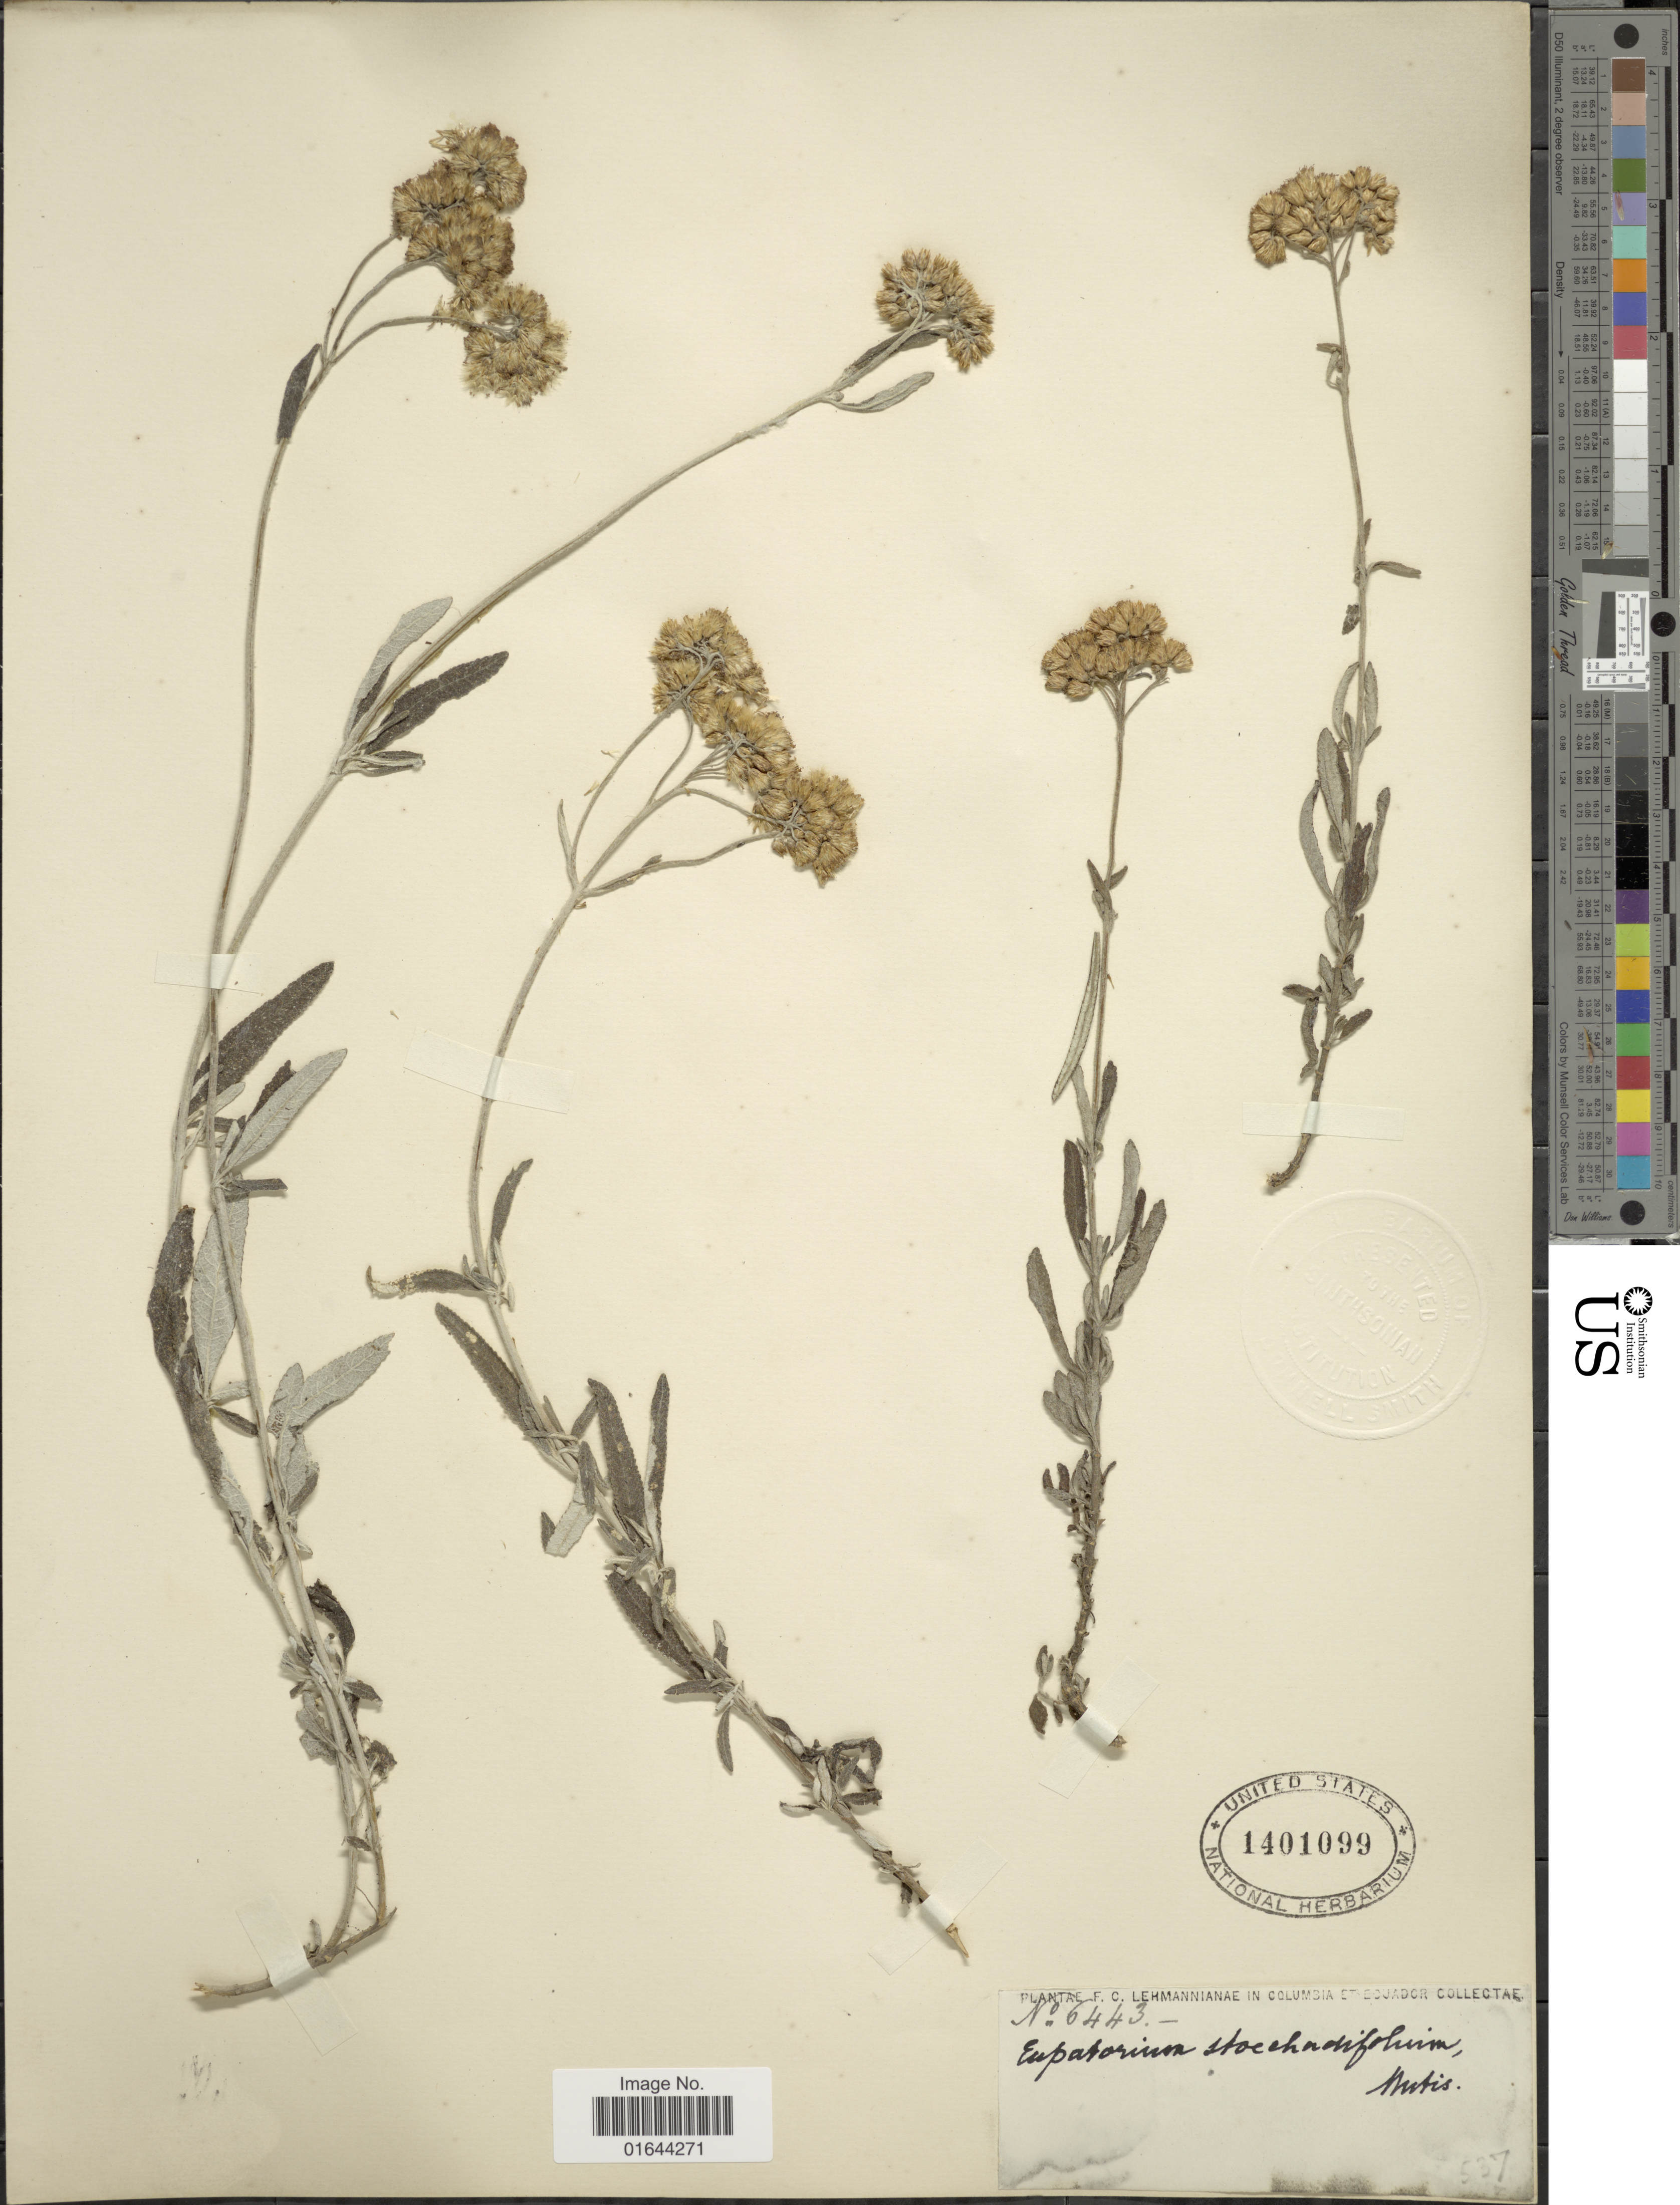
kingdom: Plantae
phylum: Tracheophyta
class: Magnoliopsida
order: Asterales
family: Asteraceae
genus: Lourteigia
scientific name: Lourteigia stoechadifolia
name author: (L. f.) R.M. King & H. Rob.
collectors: F. Lehman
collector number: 6443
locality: Columbia et Ecuador.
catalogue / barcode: US 1401099